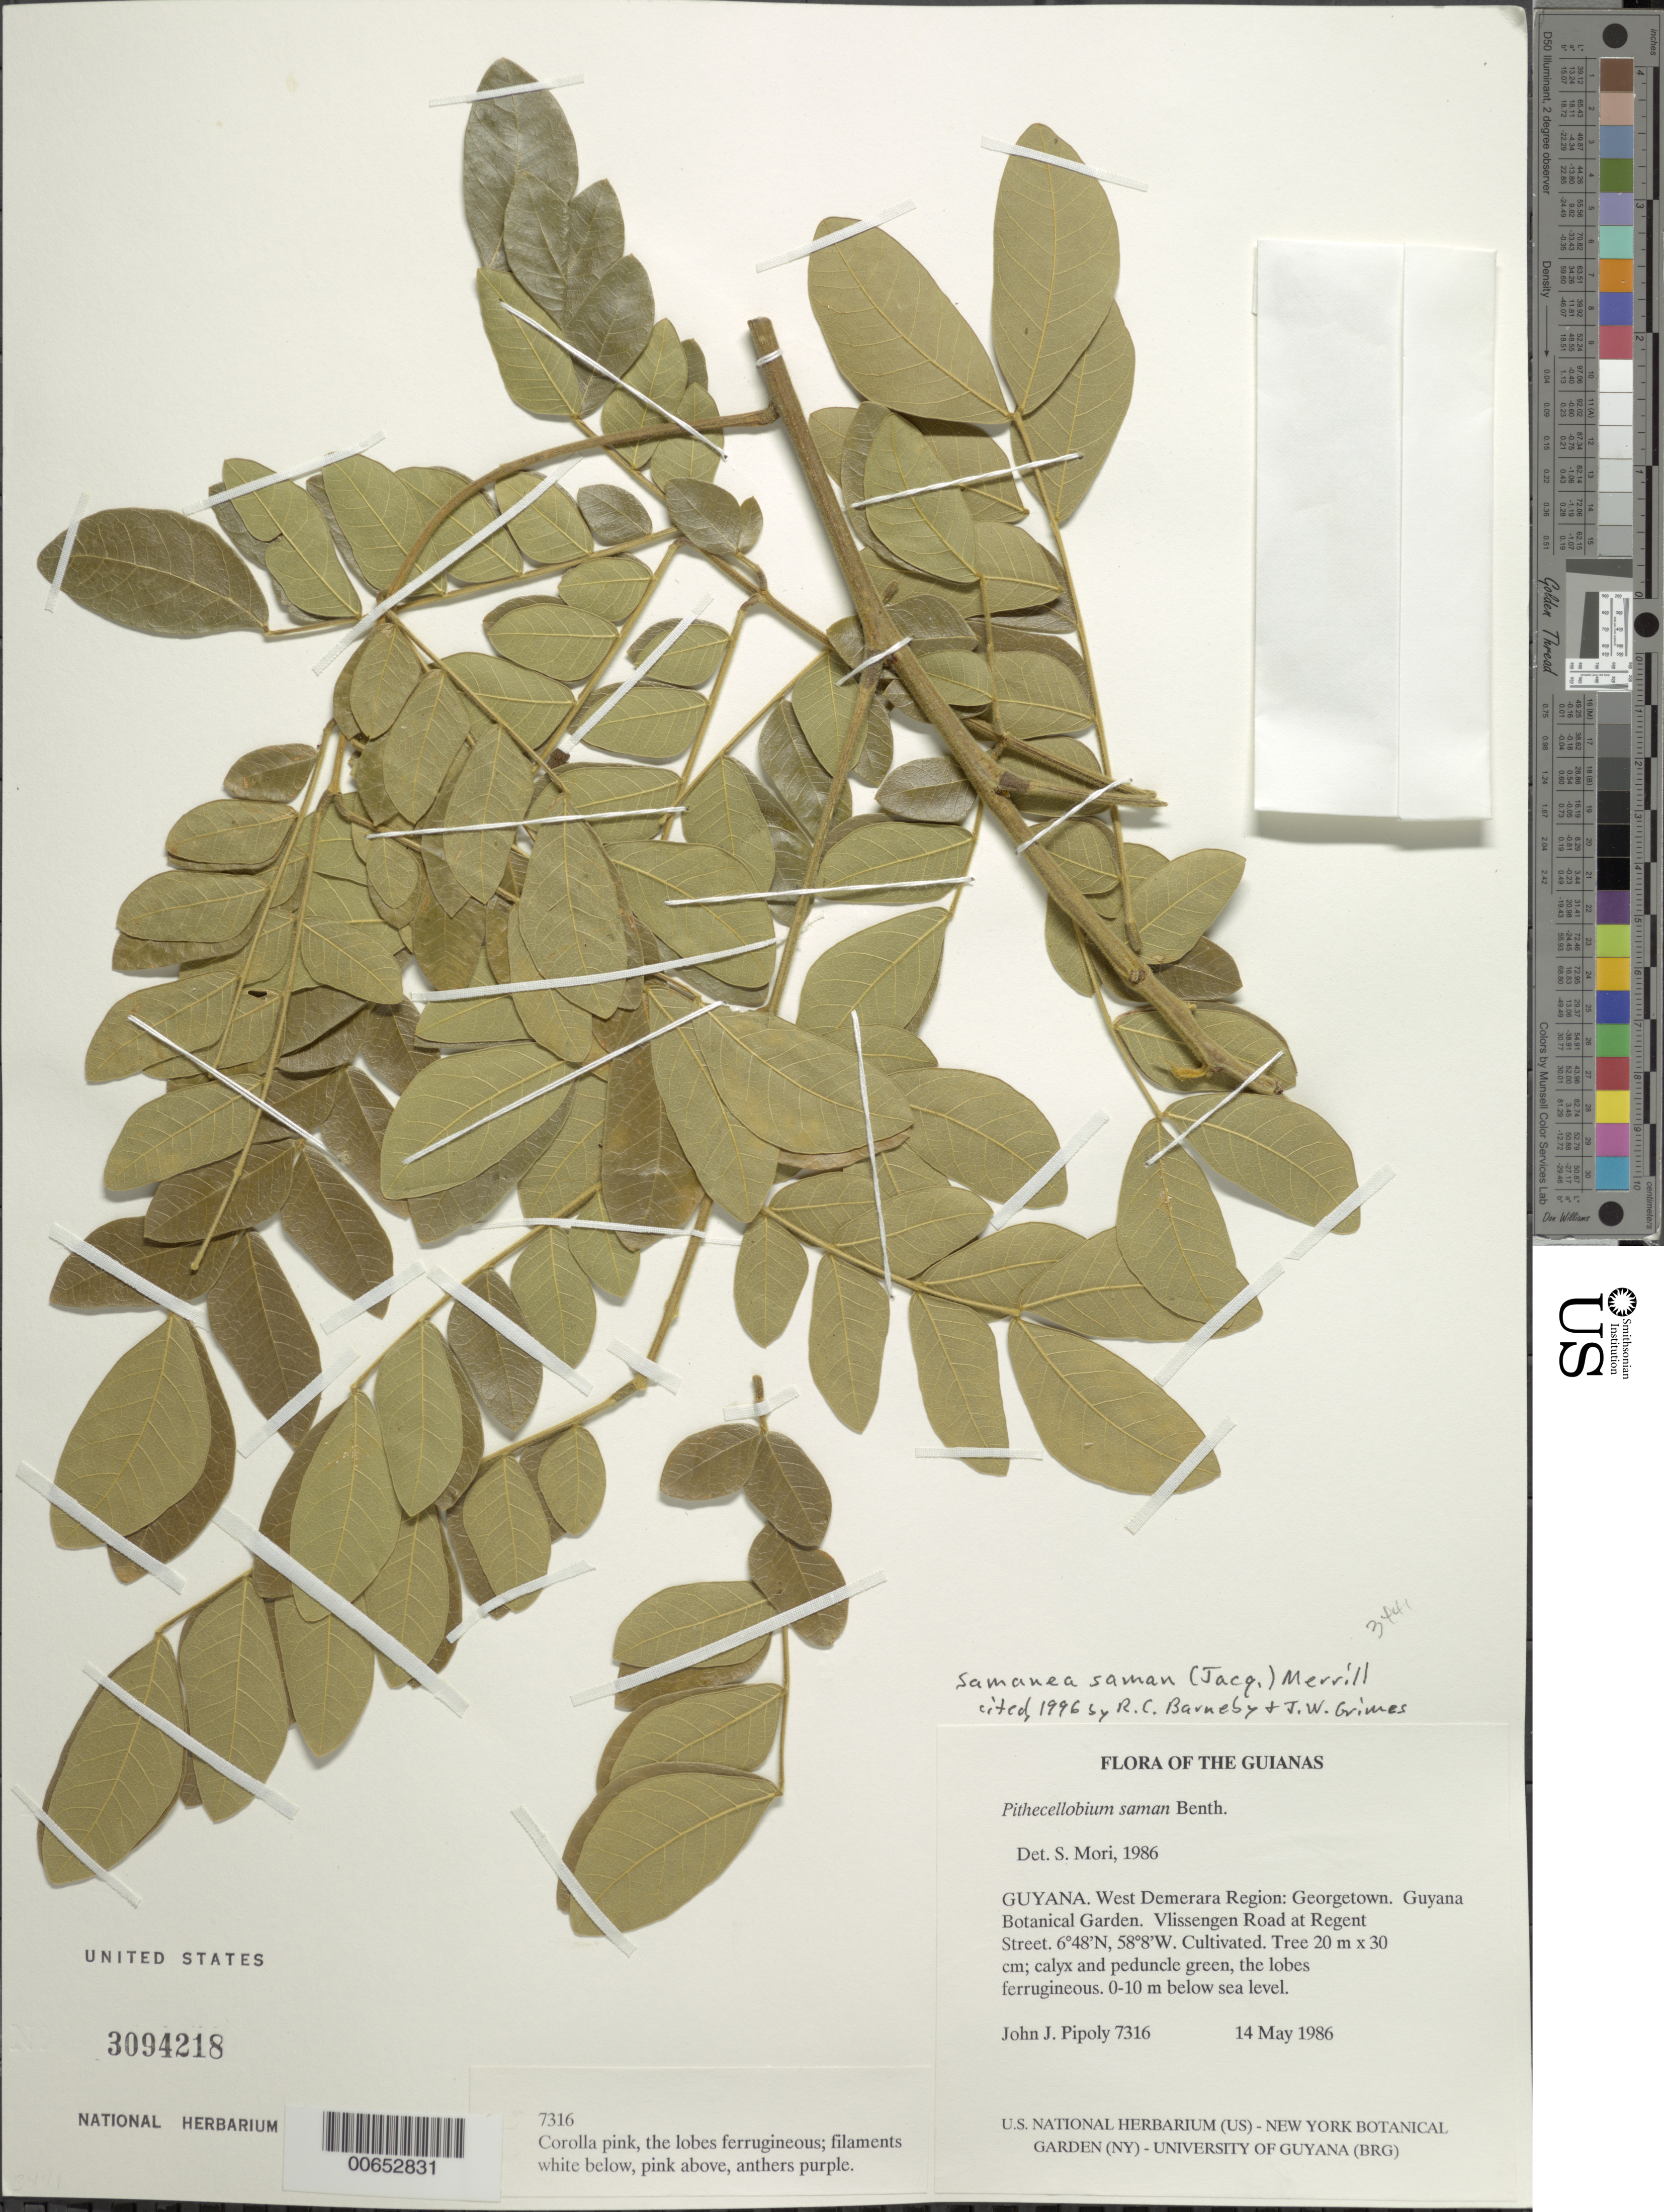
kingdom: Plantae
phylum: Tracheophyta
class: Magnoliopsida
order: Fabales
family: Fabaceae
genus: Samanea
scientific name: Samanea saman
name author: (Jacq.) Merr.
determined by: Barneby, R. C.; Grimes, J. W.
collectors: J. J. Pipoly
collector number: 7316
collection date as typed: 14 May 1986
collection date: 1986-05-14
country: Guyana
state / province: Demerara-Mahaica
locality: Georgetown. Guyana Botanical Garden. Vlissengen Road at Regent Street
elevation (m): -3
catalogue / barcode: US 3094218